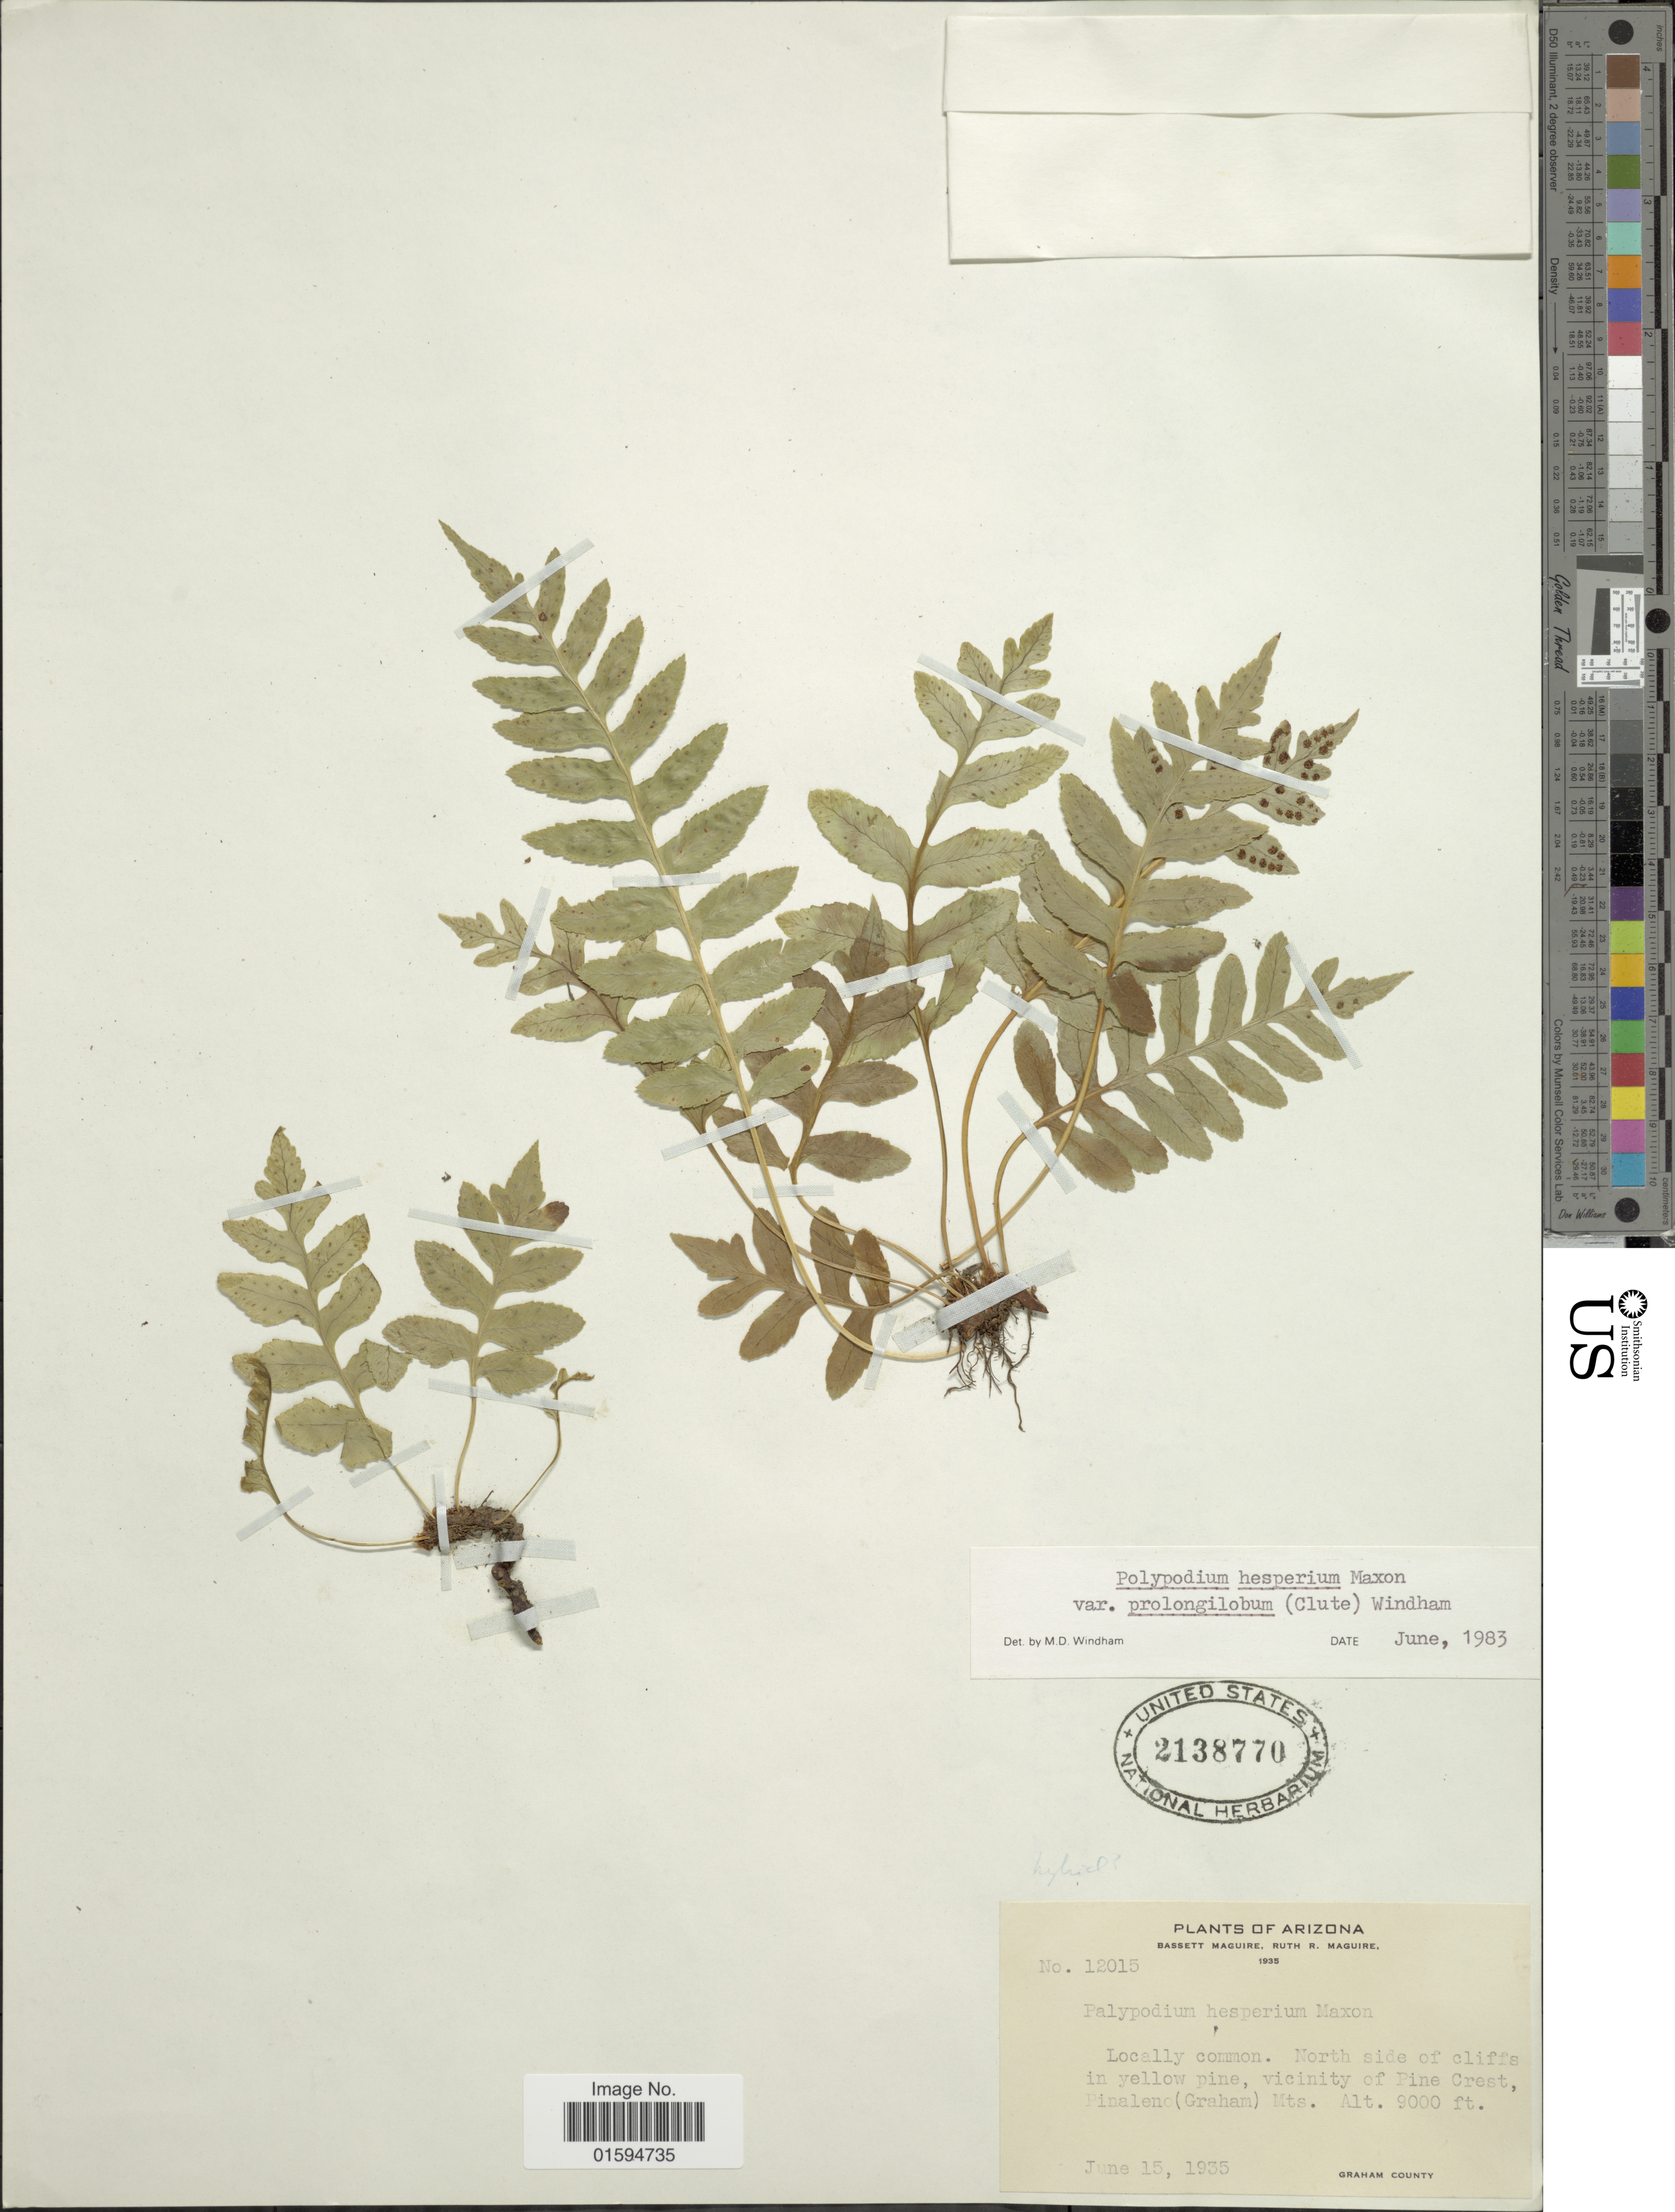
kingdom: Plantae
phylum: Tracheophyta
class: Polypodiopsida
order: Polypodiales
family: Polypodiaceae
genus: Polypodium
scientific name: Polypodium hesperium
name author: Maxon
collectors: B. Maguire & R. R. Maguire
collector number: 12015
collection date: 1935-06-15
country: United States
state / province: Arizona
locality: North side of cliffs, in yellow pine, Vicinity of Pine Crest, Pinaleno (Graham) Mts. Graham County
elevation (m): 2743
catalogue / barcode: US 2138770